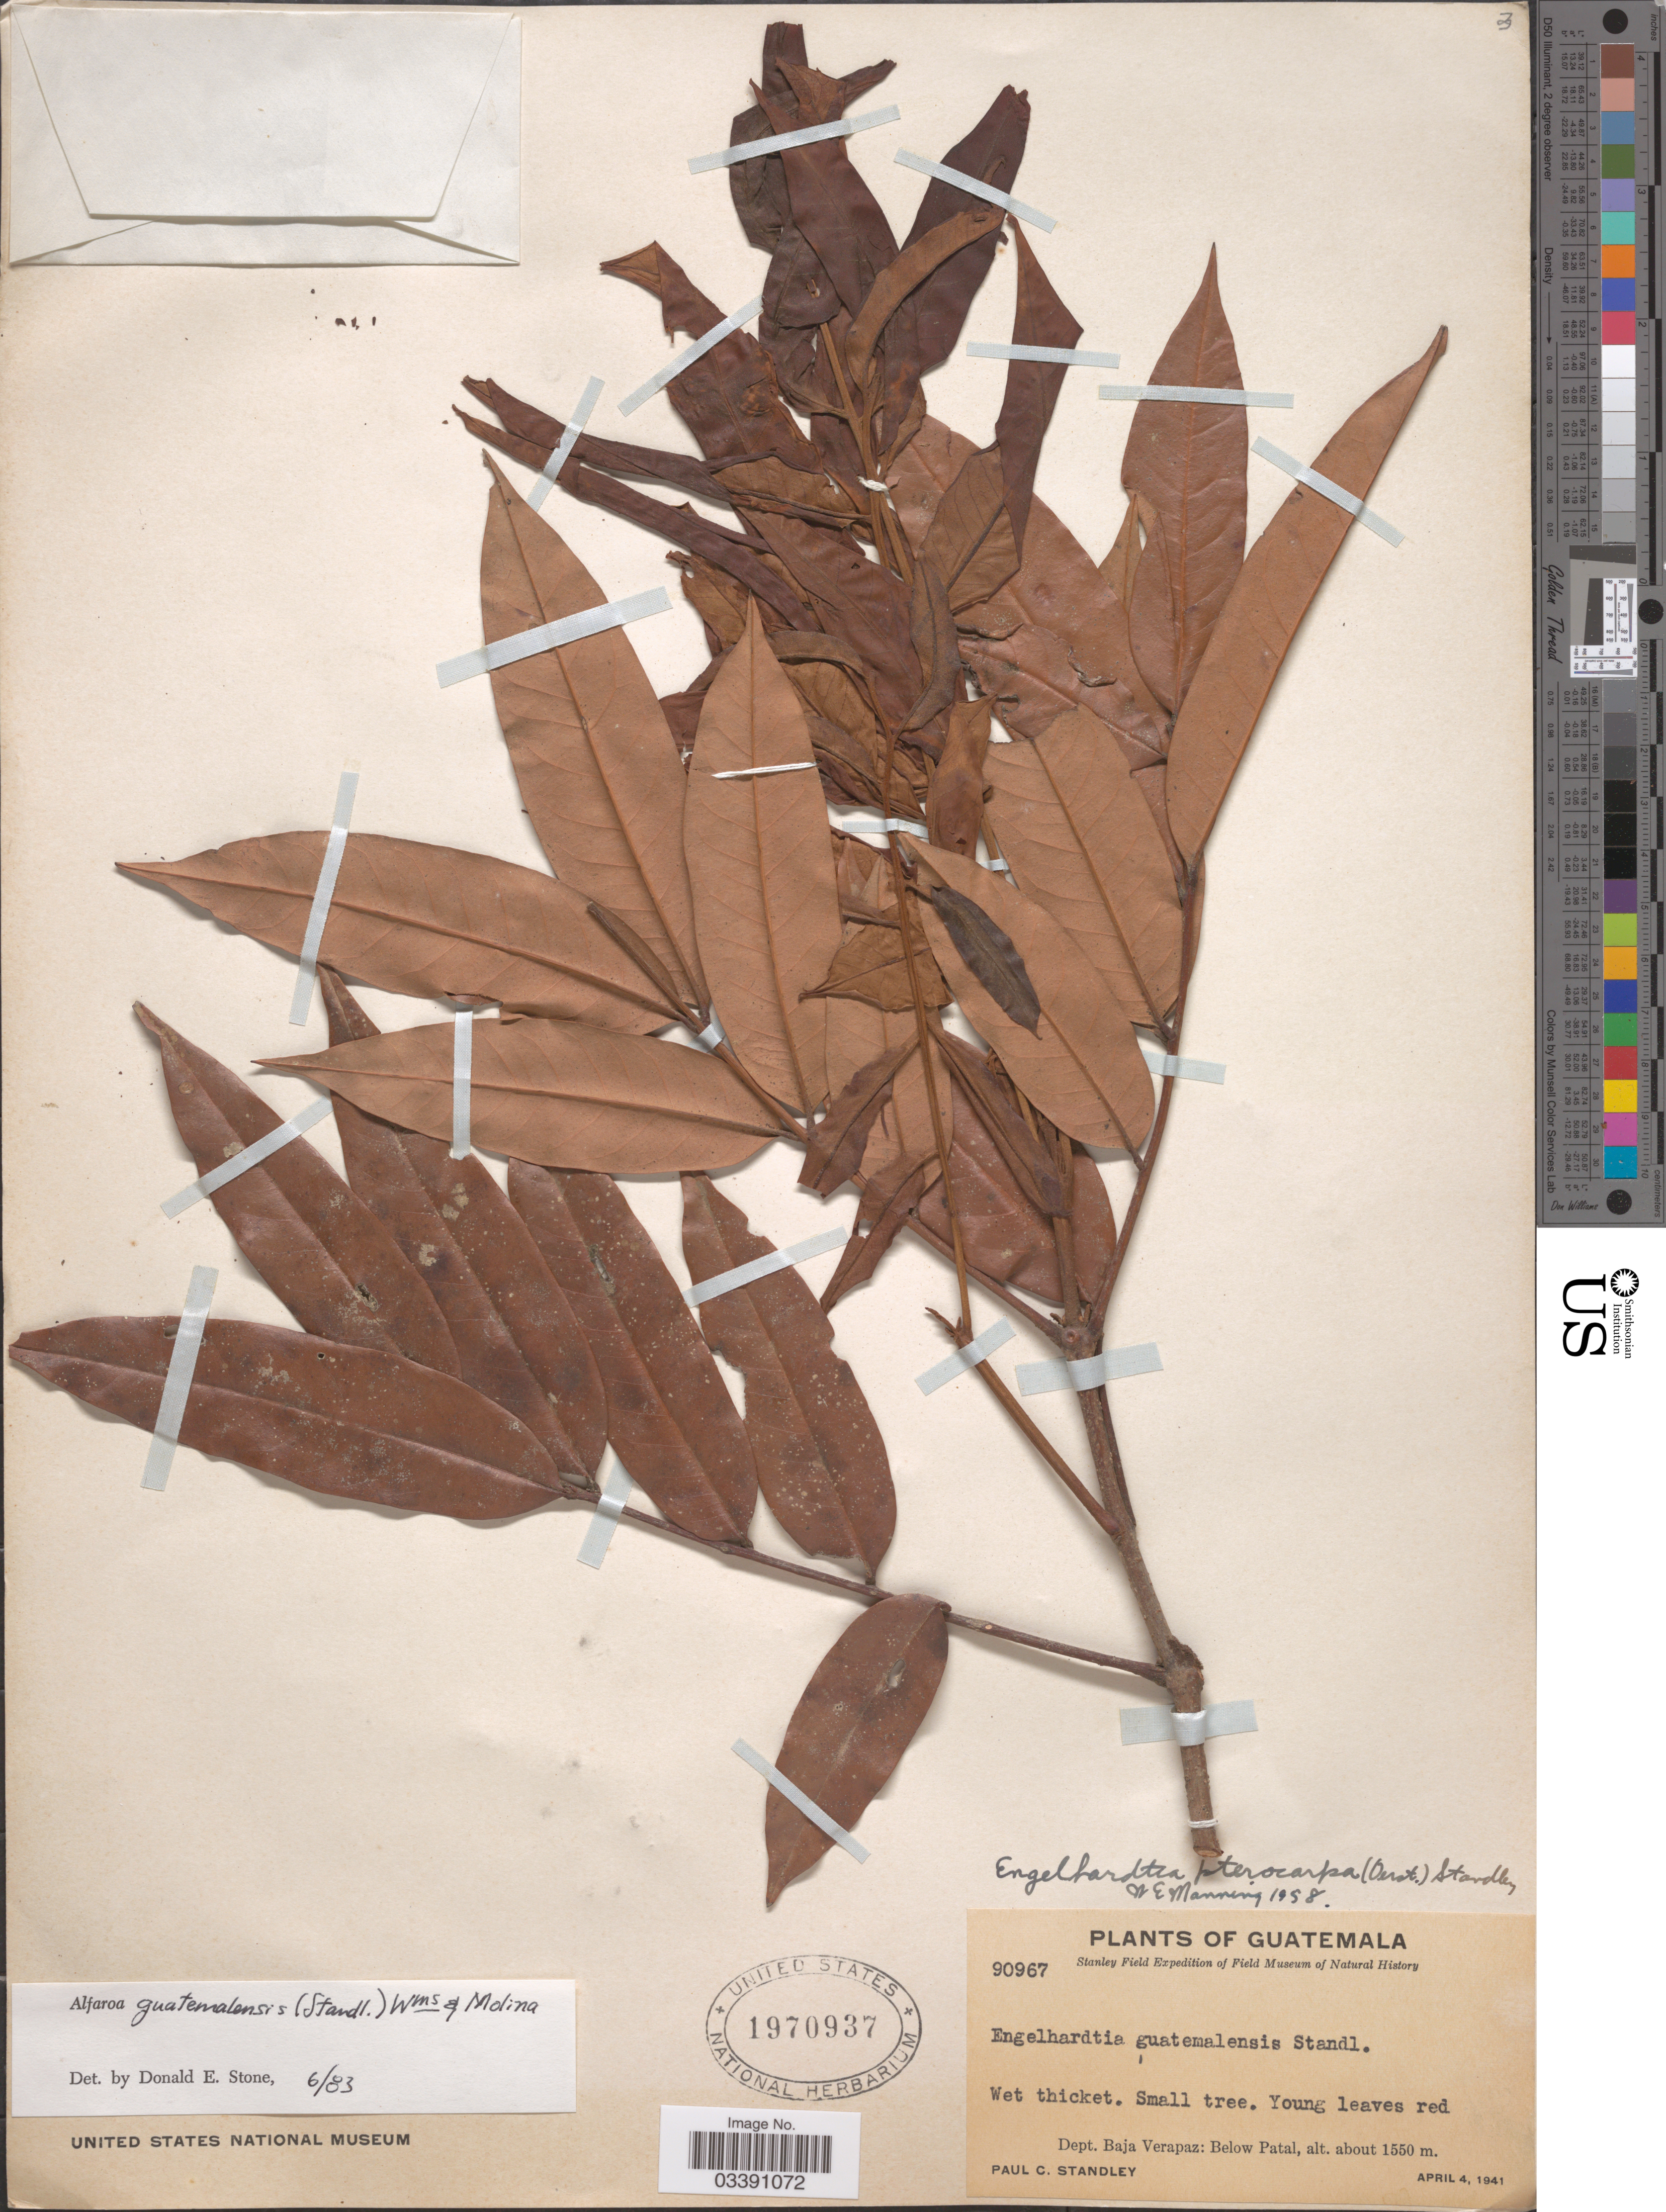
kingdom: Plantae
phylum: Tracheophyta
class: Magnoliopsida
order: Fagales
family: Juglandaceae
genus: Alfaroa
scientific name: Alfaroa guatemalensis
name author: (Standl.) L.O. Williams & Ant. Molina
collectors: P. C. Standley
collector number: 90967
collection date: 1941-04-04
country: Guatemala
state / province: Baja Verapaz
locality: Dept. Baja Verapaz: Below Patal.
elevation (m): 1550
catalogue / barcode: US 1970937